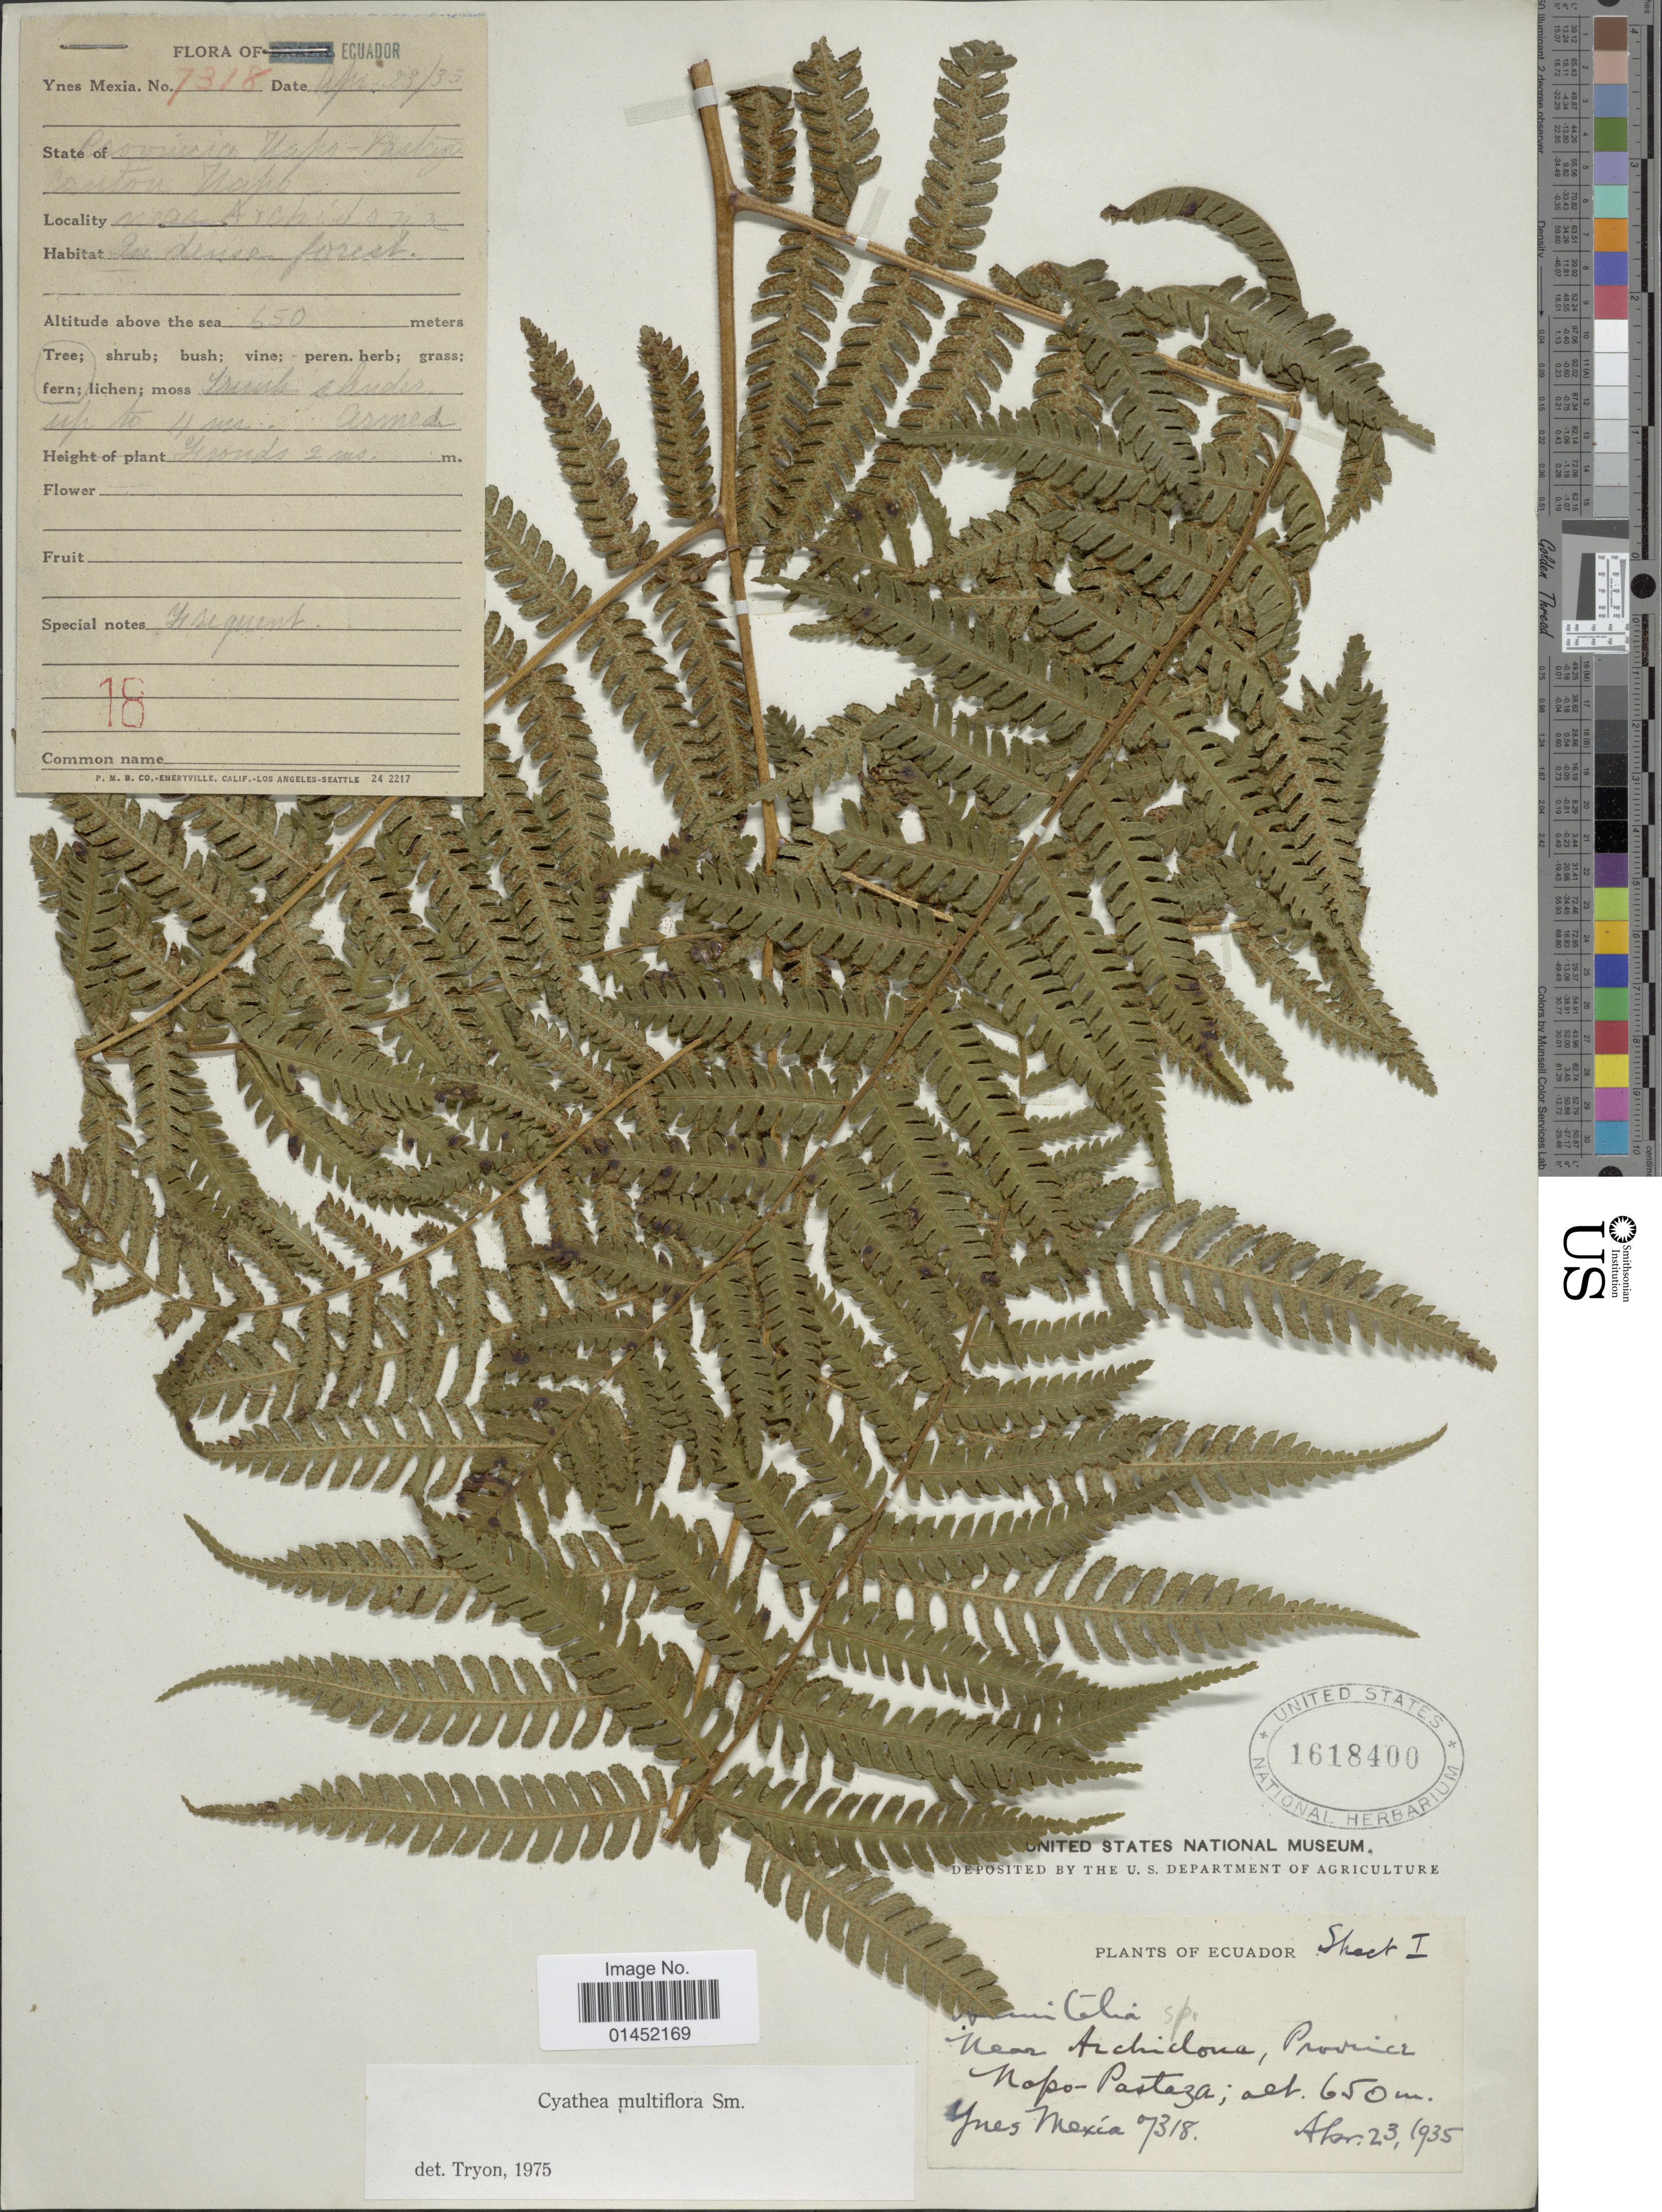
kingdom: Plantae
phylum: Tracheophyta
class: Polypodiopsida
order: Cyatheales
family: Cyatheaceae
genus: Cyathea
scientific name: Cyathea multiflora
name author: Sm.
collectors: Y. Mexia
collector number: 7318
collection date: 1935-04-23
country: Ecuador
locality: Near Archidona, Prov. Napo-Pastaza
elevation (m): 650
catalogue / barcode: US 1618400